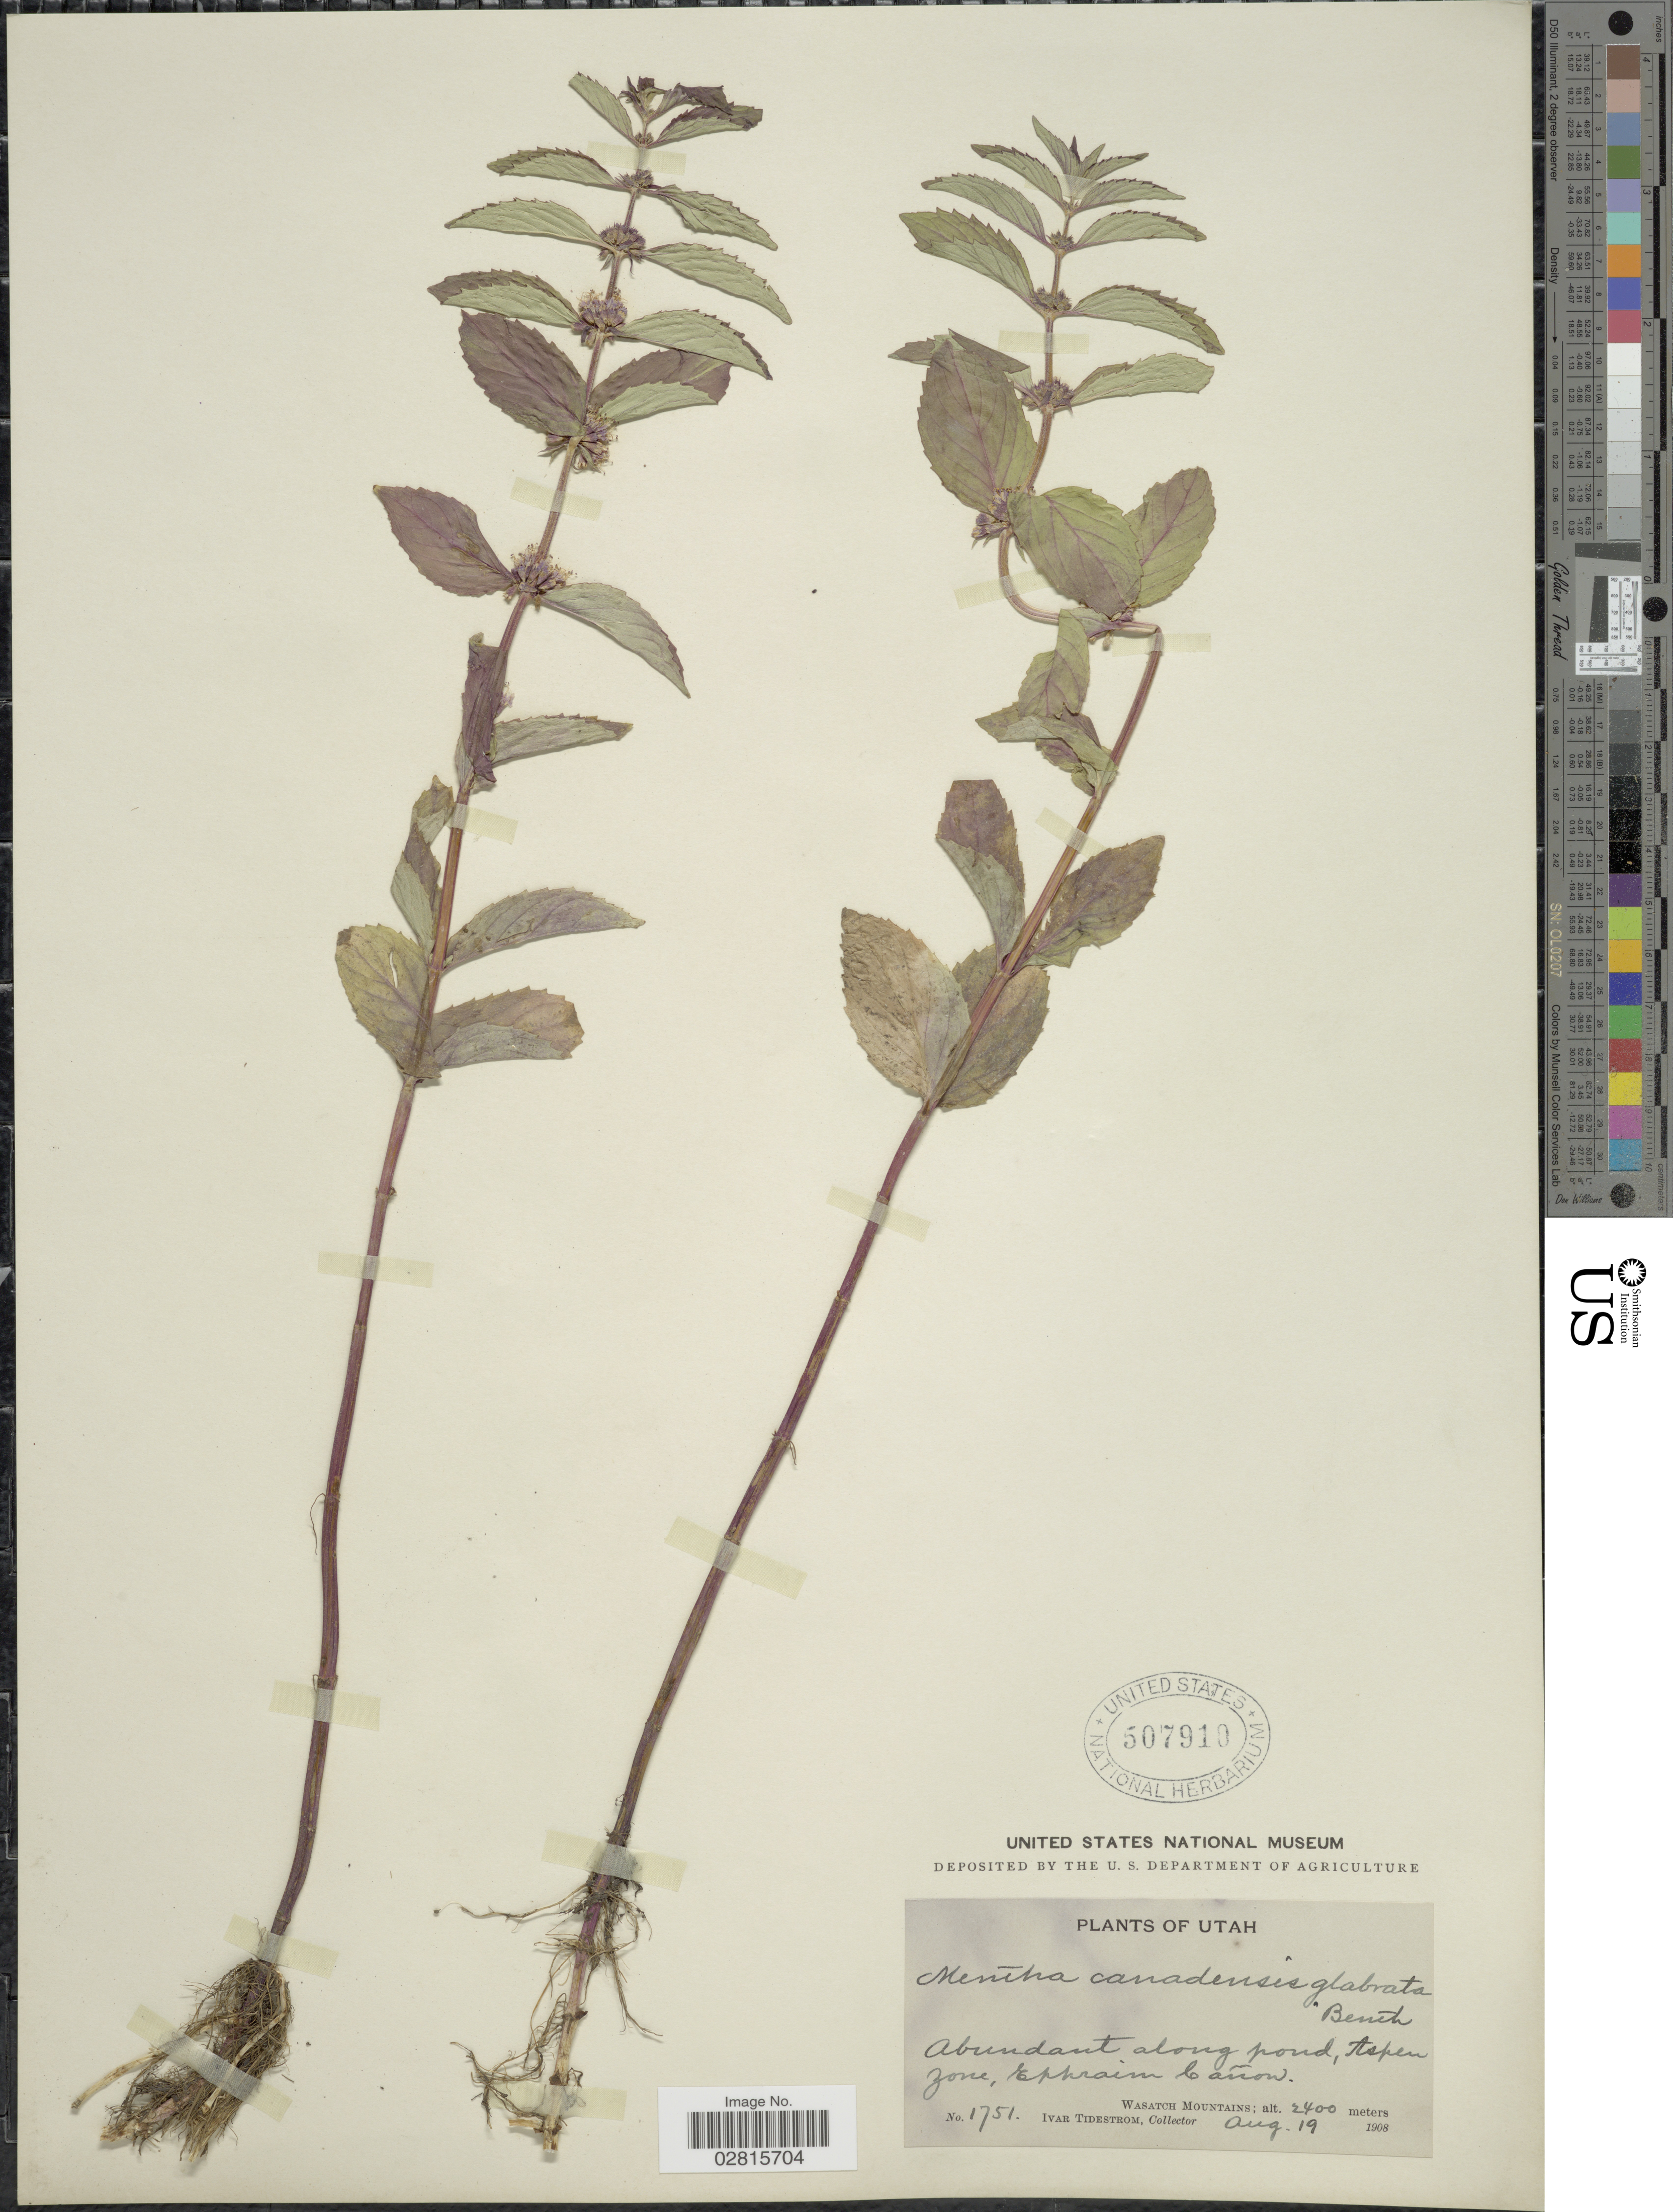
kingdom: Plantae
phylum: Tracheophyta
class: Magnoliopsida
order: Lamiales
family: Lamiaceae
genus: Mentha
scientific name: Mentha penardii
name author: (Briq.) Rydb.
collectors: I. F. Tidestrom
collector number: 1751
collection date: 1908-08-19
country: United States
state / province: Utah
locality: Aspen zone, Ephraim Cañon, Wasatch Mountains.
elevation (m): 2400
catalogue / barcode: US 507910